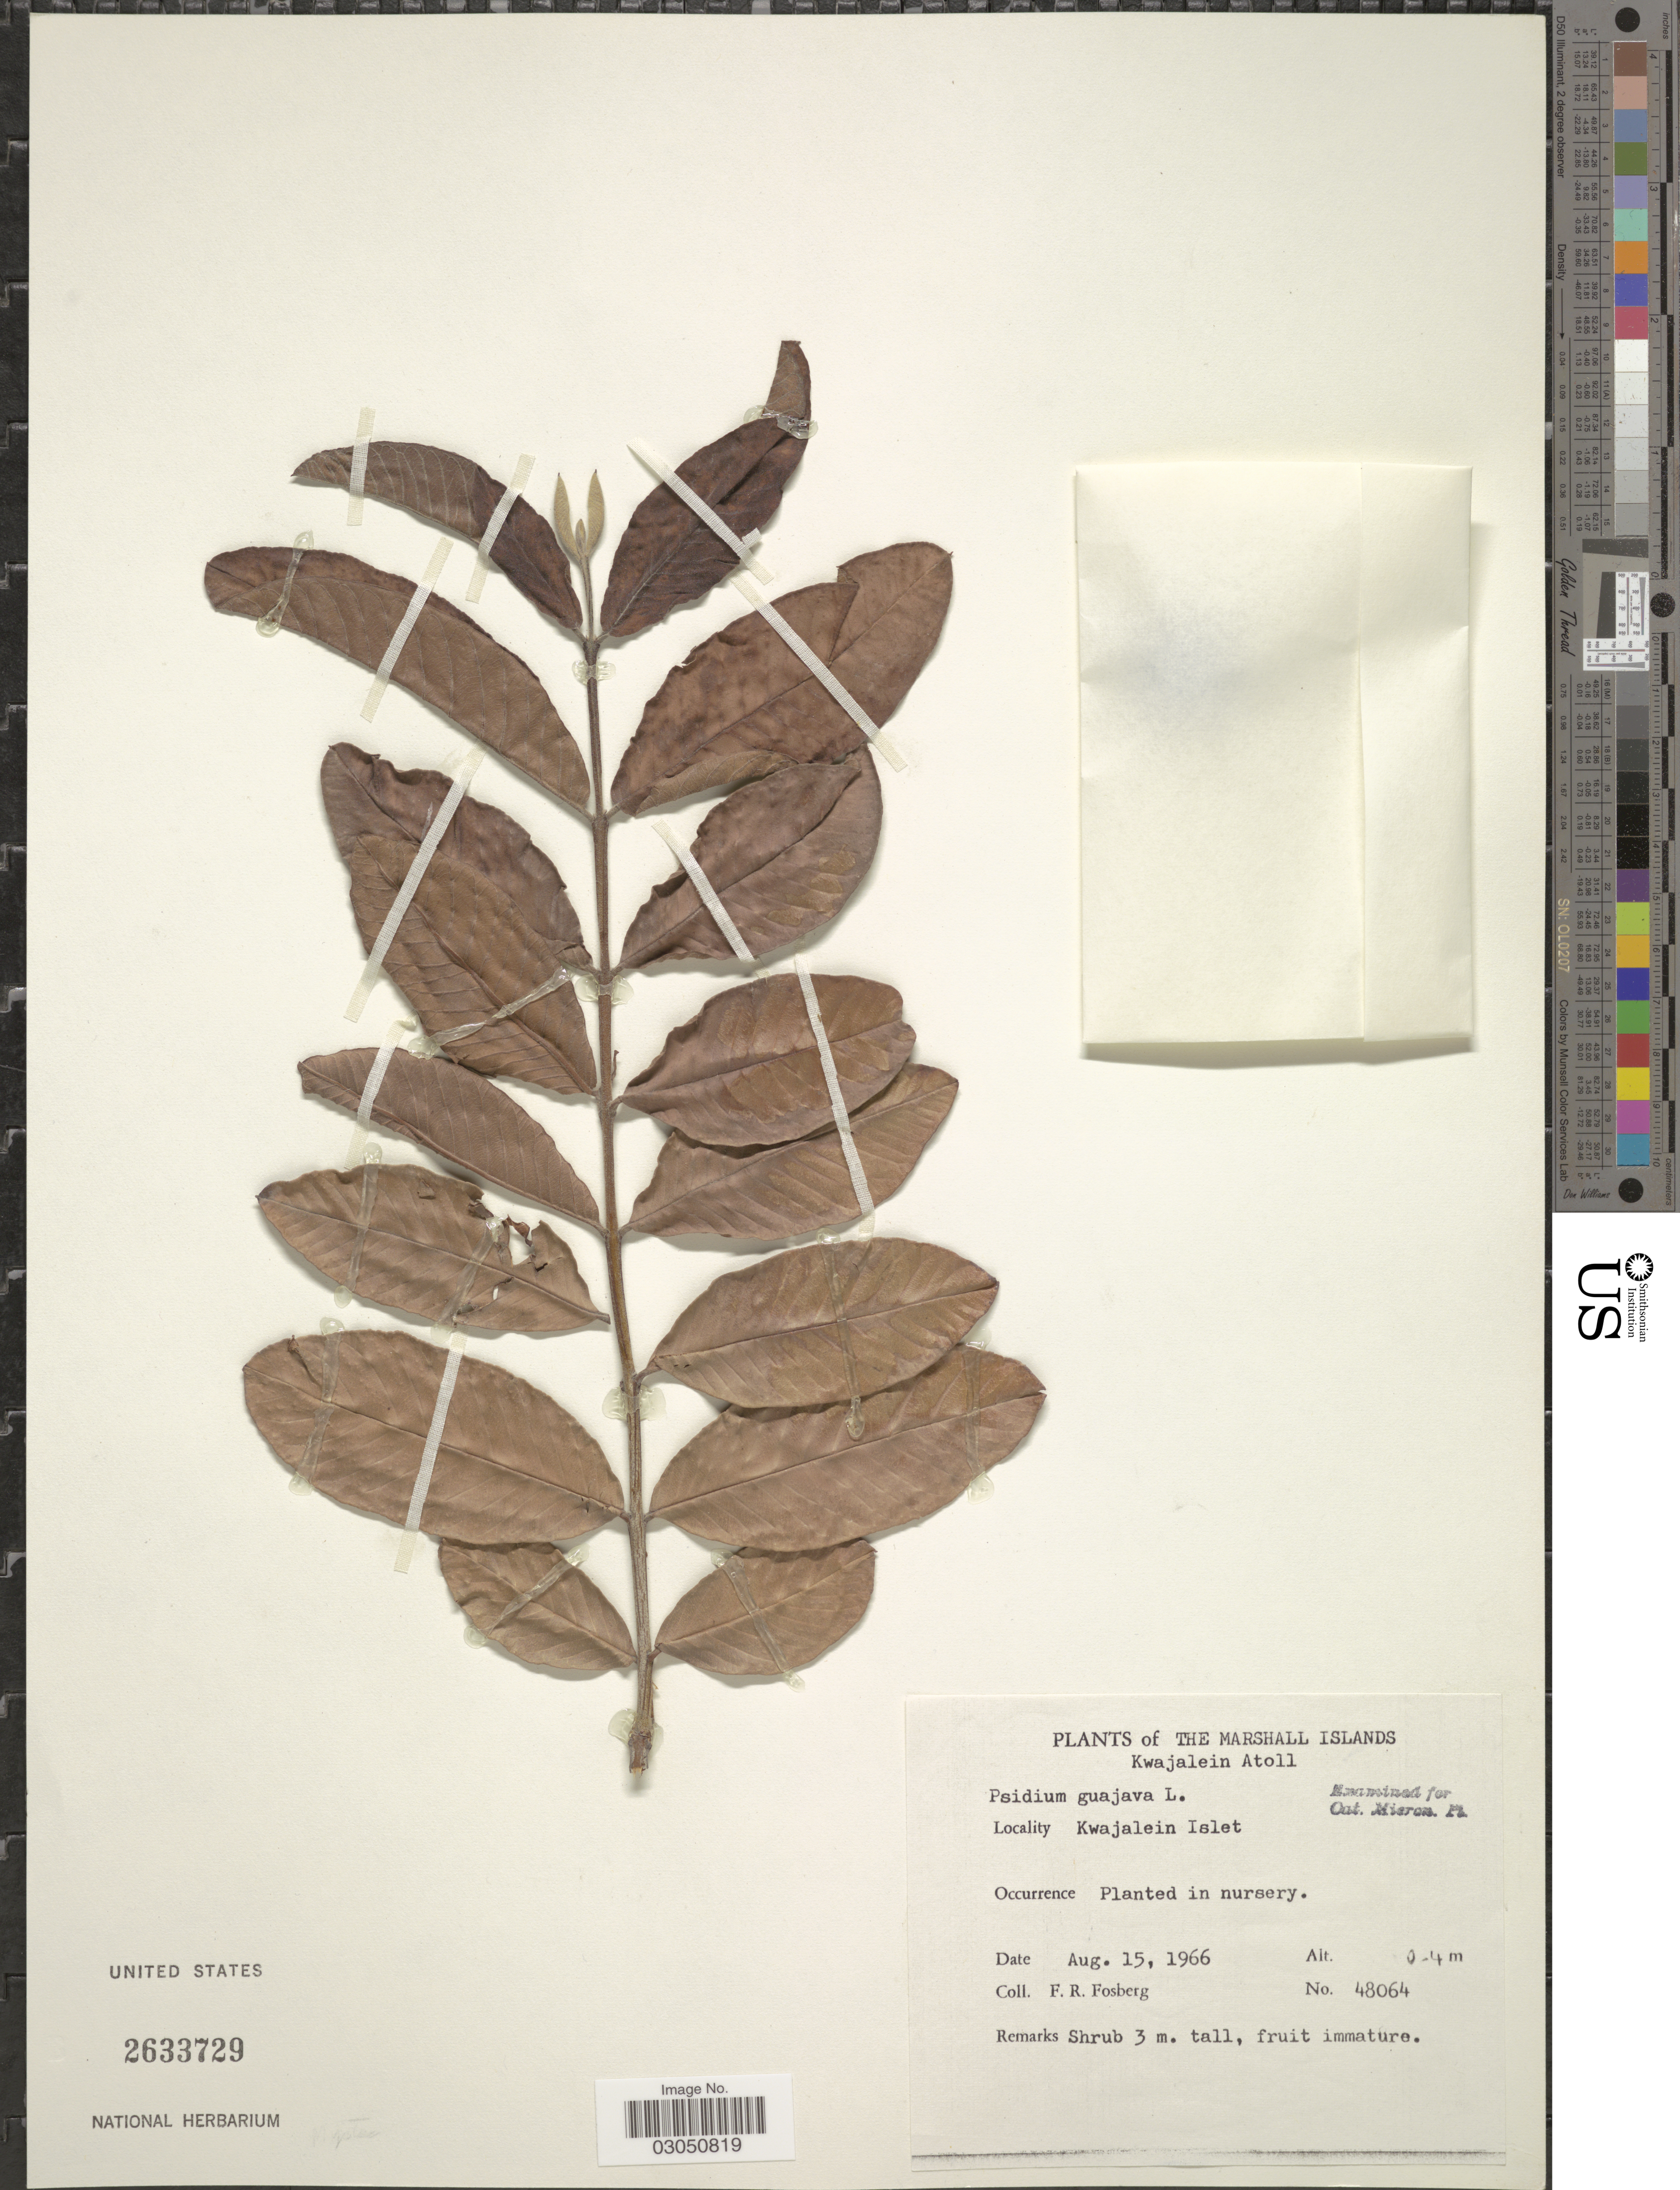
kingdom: Plantae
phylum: Tracheophyta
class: Magnoliopsida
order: Myrtales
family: Myrtaceae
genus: Psidium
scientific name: Psidium guajava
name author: L.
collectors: F. R. Fosberg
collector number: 48064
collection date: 1966-08-15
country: Marshall Islands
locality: Kwajalein Atoll, Kwajalein Islet.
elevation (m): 0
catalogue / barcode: US 2633729